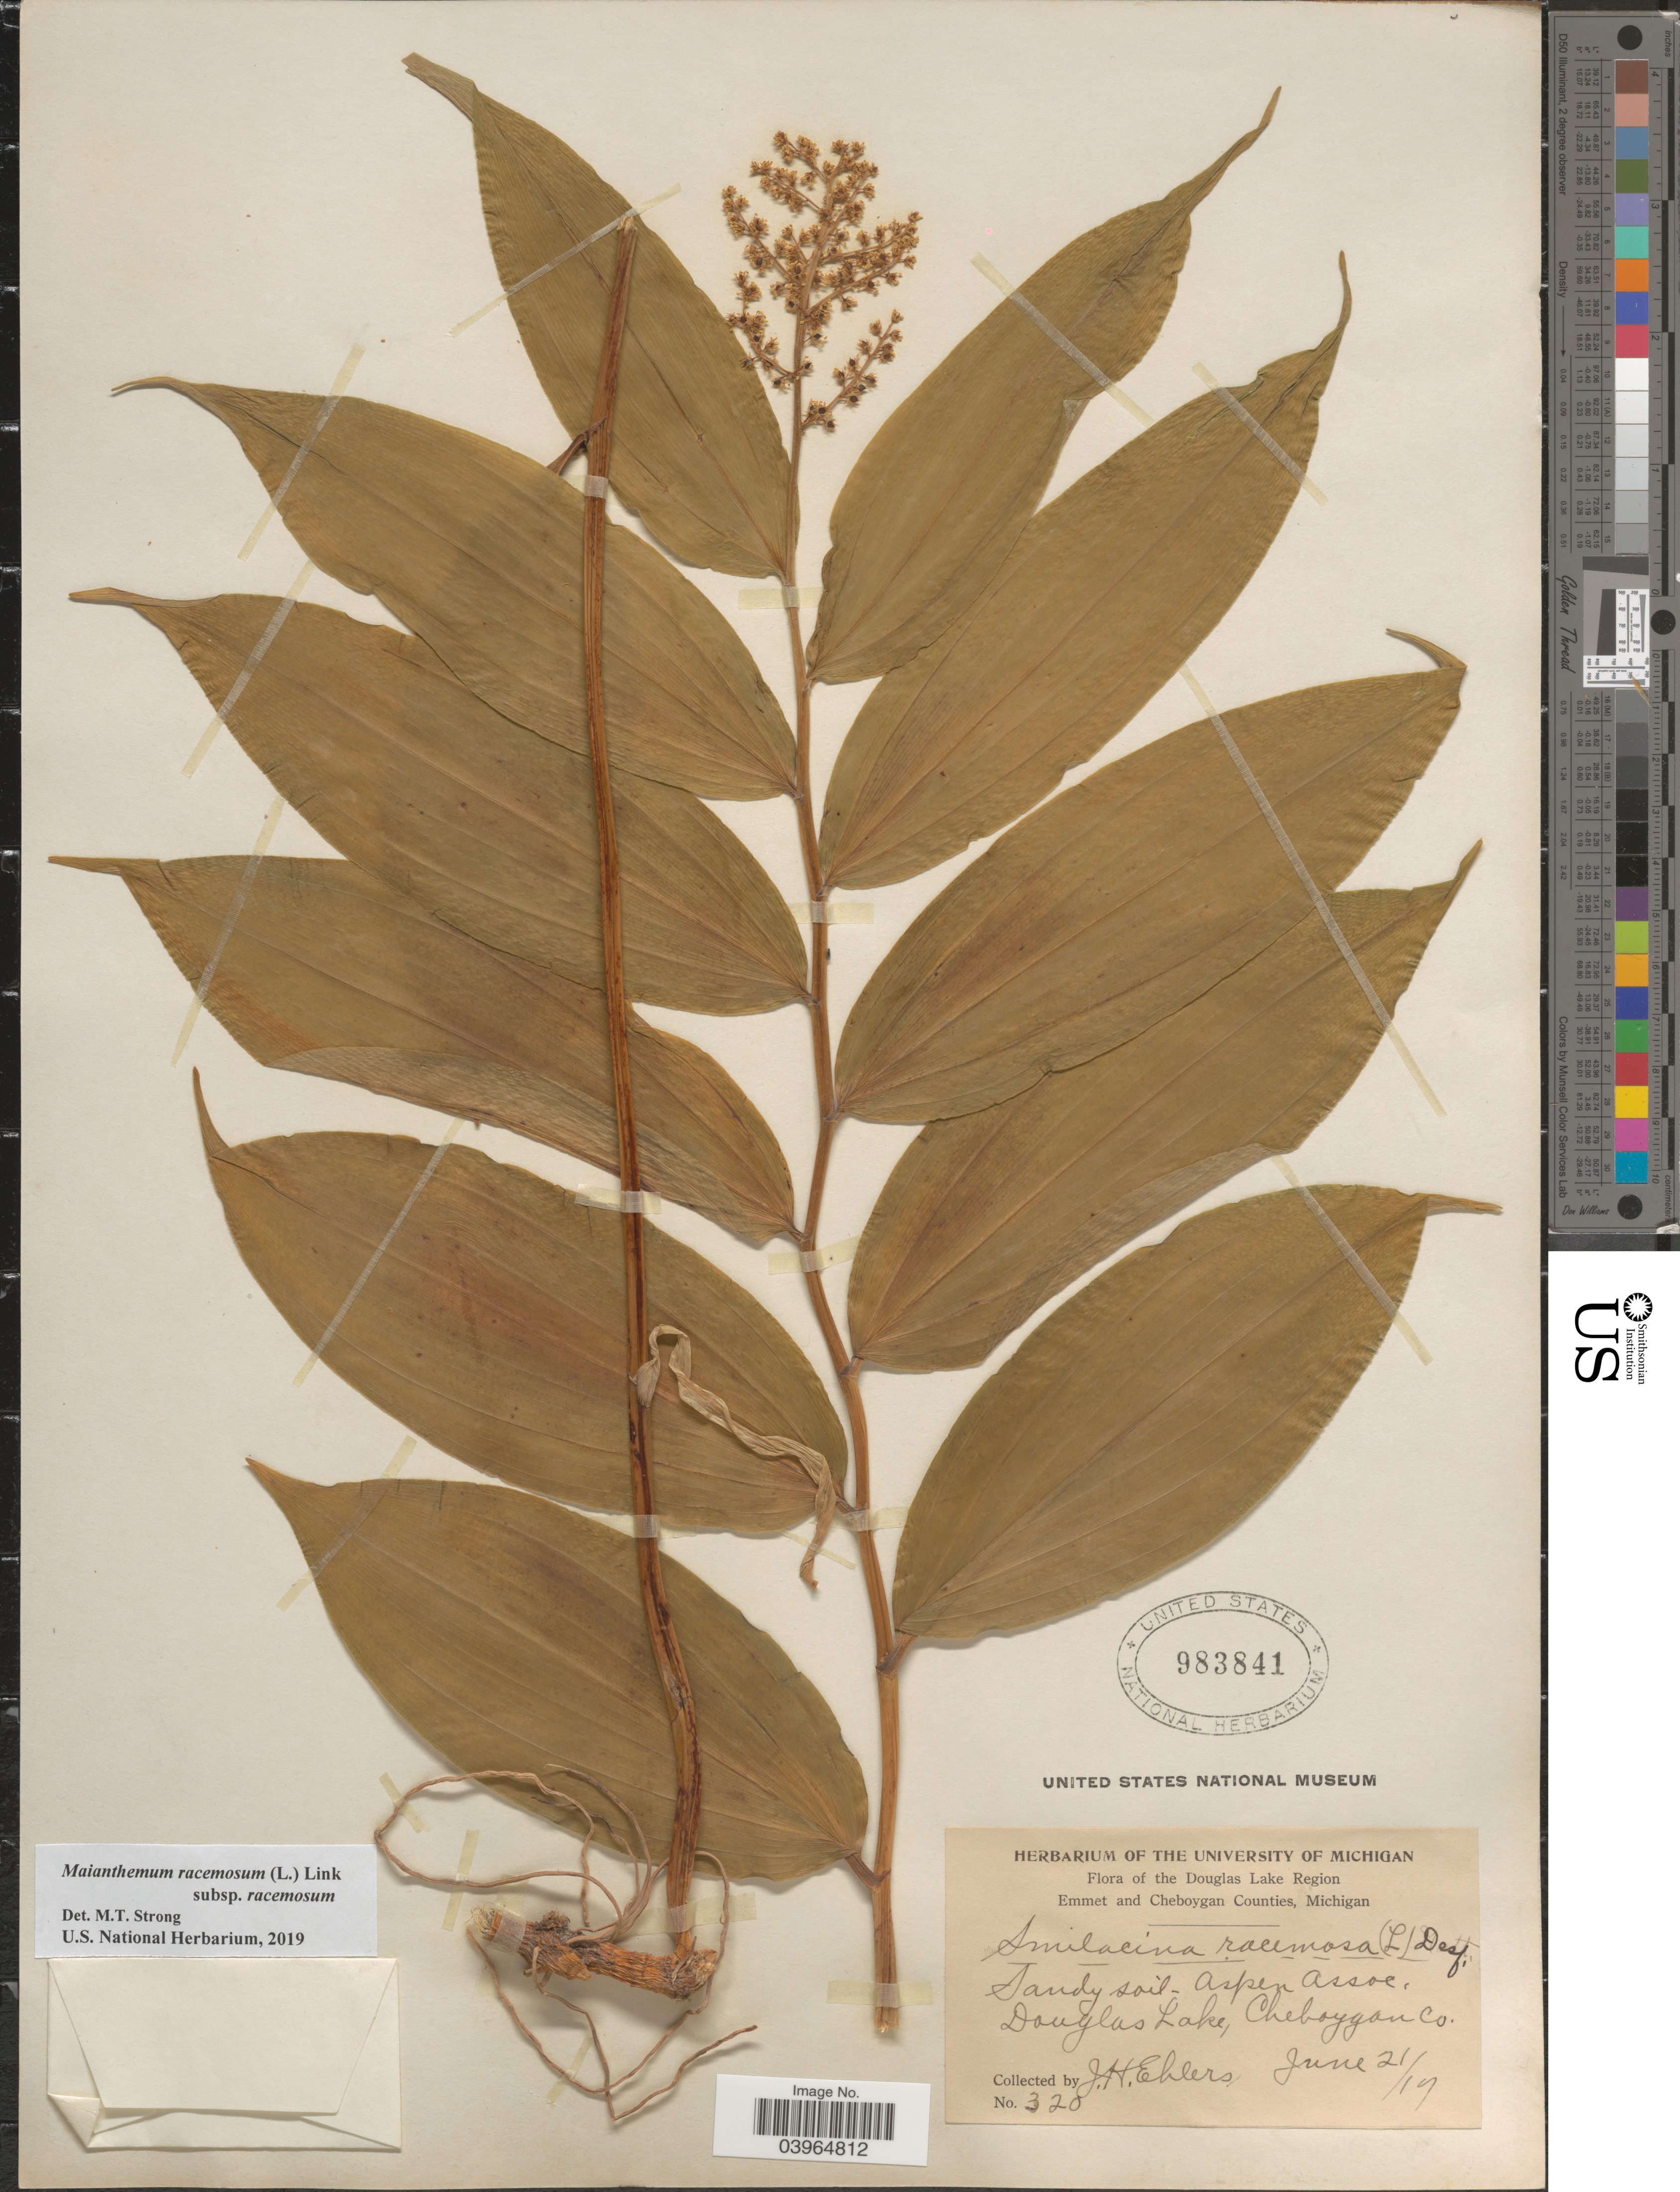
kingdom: Plantae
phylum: Tracheophyta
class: Liliopsida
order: Asparagales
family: Asparagaceae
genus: Maianthemum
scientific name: Maianthemum racemosum subsp. racemosum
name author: (L.) Link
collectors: J. H. Ehlers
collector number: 320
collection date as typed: Transcribed d/m/y: 21/6/19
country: United States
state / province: Michigan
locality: The Douglas Lake Region. Emmet and Cheboygan Counties. Douglas Lake, Cheboygan Co.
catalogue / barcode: US 983841